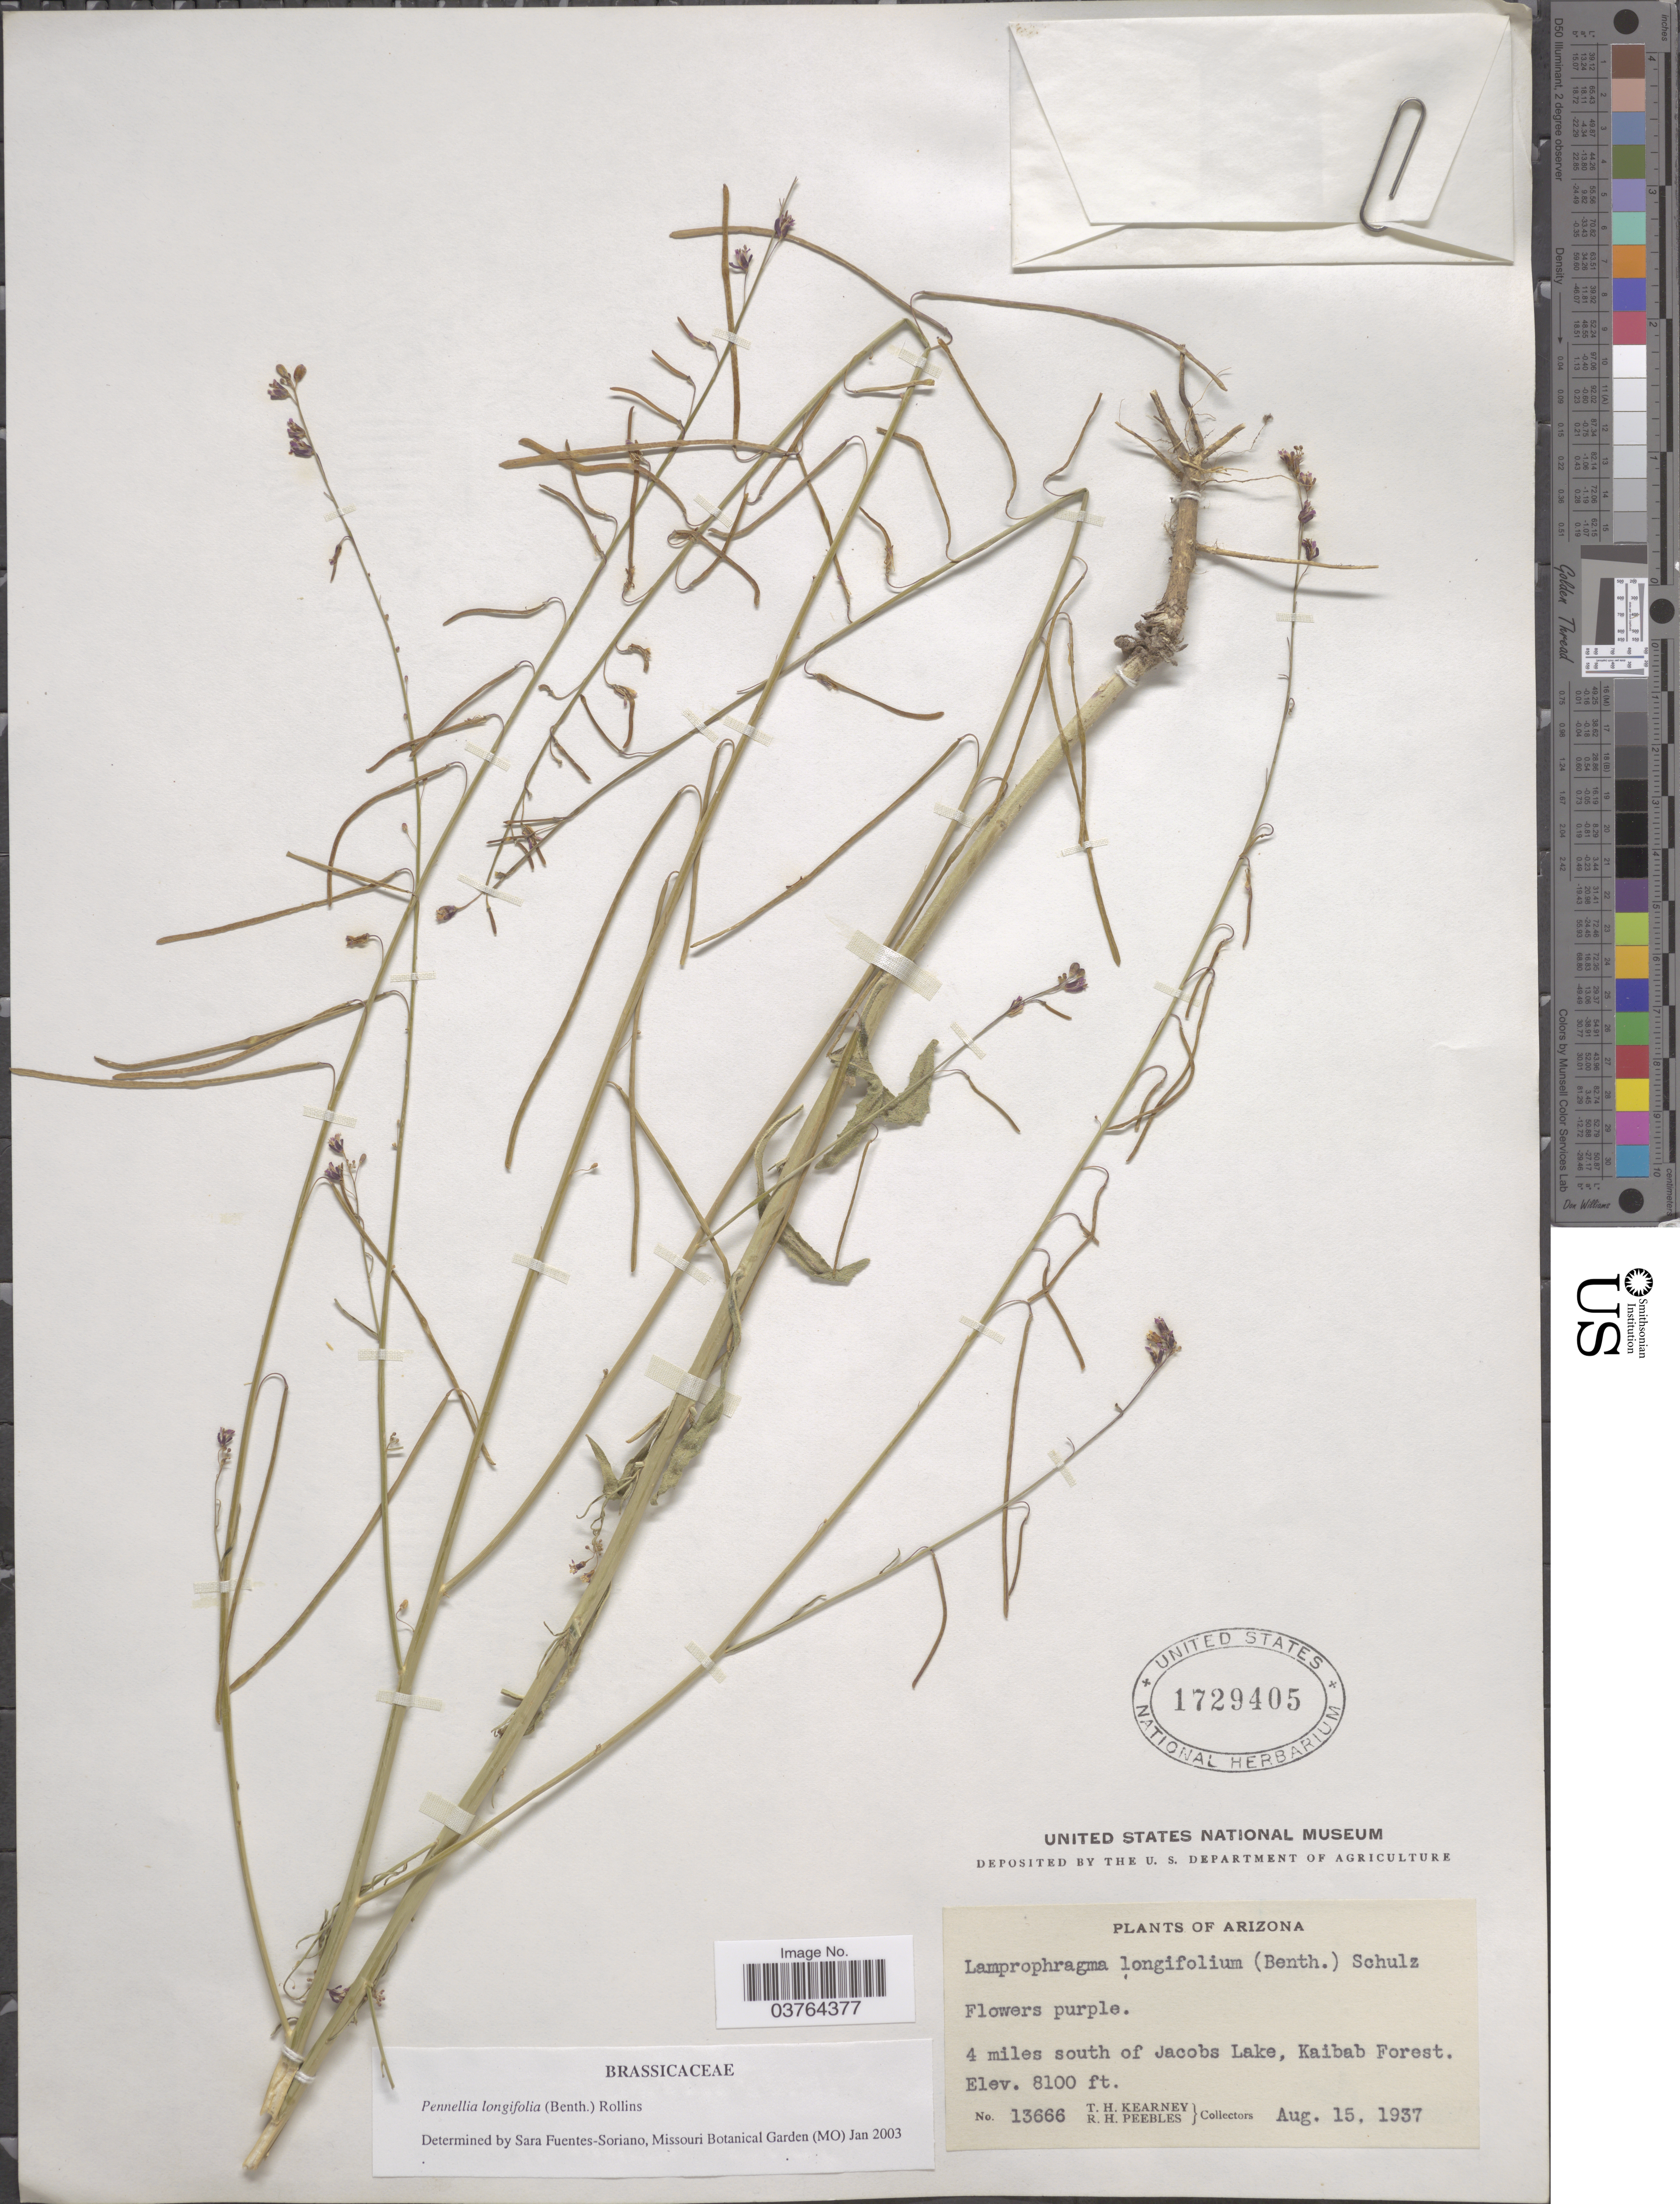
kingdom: Plantae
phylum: Tracheophyta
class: Magnoliopsida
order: Brassicales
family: Brassicaceae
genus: Pennellia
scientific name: Pennellia longifolia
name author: (Benth.) Rollins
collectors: T. H. Kearney & R. H. Peebles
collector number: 13666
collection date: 1937-08-15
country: United States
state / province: Arizona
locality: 4 miles south of Jacobs Lake, Kaibab Forest.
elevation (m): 2469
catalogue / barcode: US 1729405